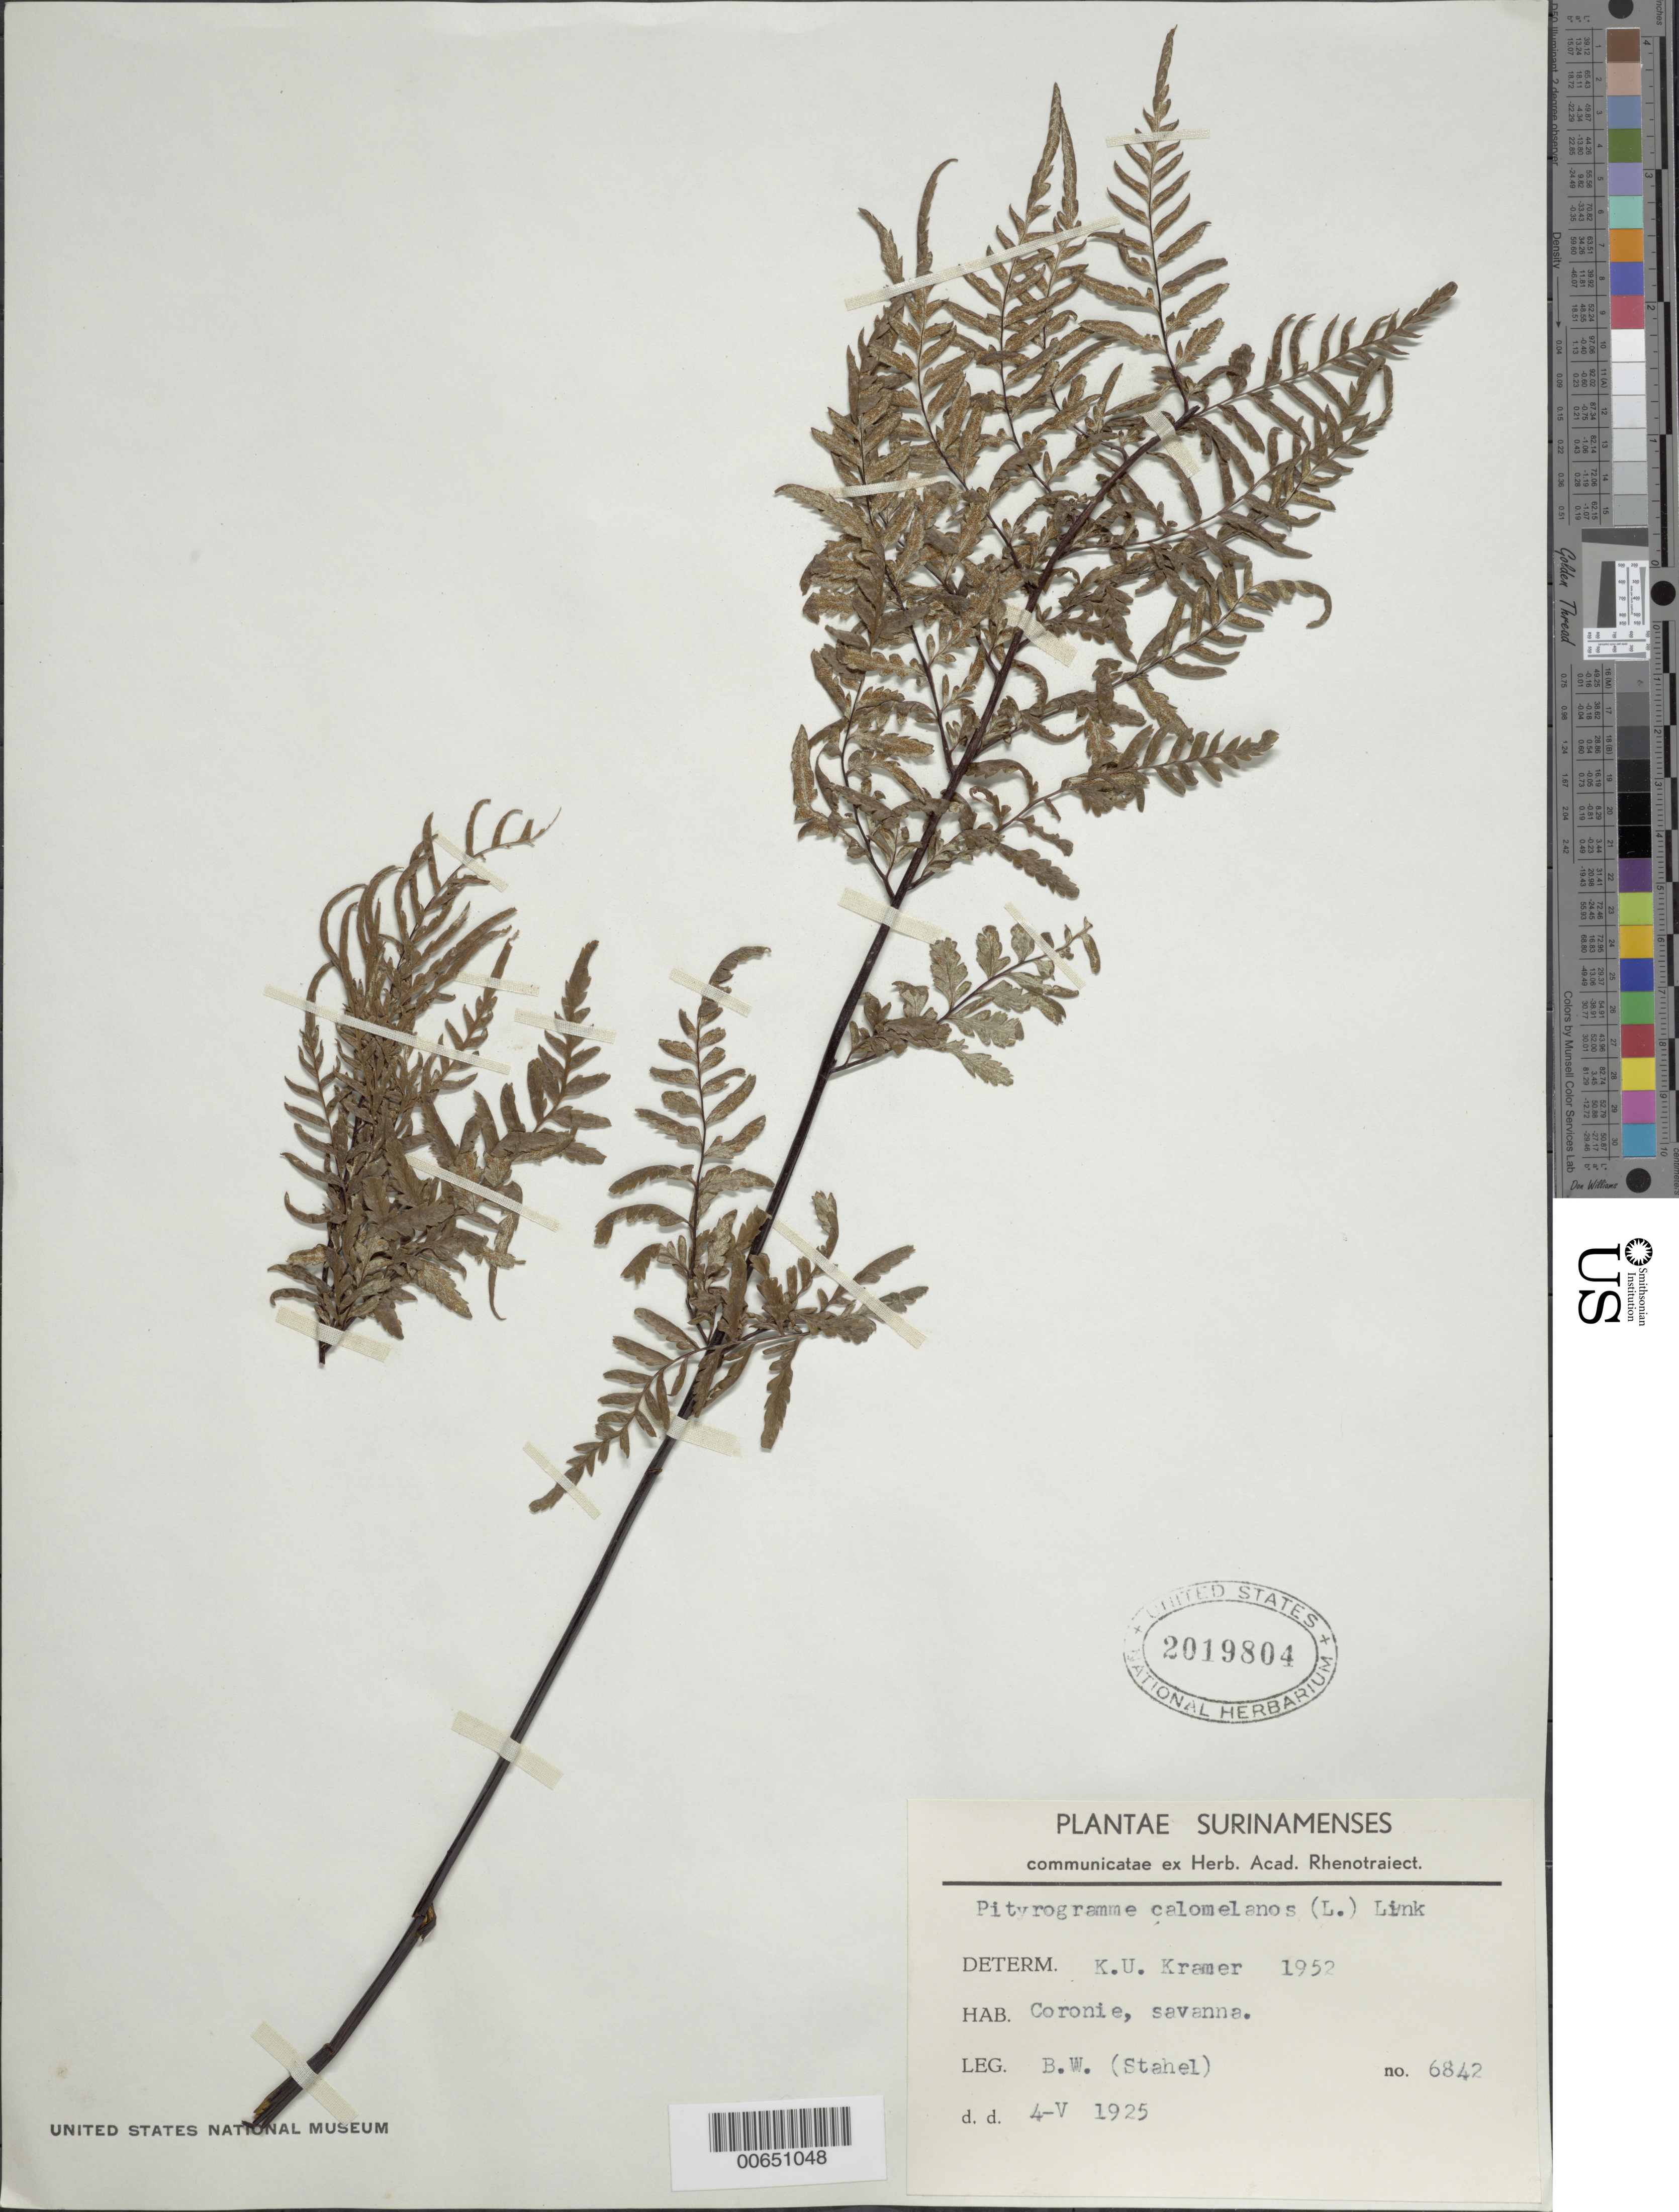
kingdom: Plantae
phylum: Tracheophyta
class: Polypodiopsida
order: Polypodiales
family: Pteridaceae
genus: Pityrogramma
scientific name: Pityrogramma calomelanos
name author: (L.) Link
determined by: Kramer, K. U.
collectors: G. Stahel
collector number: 6842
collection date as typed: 4-May-25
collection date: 1925-05-04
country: Suriname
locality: Coronie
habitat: Savanna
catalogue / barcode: US 2019804